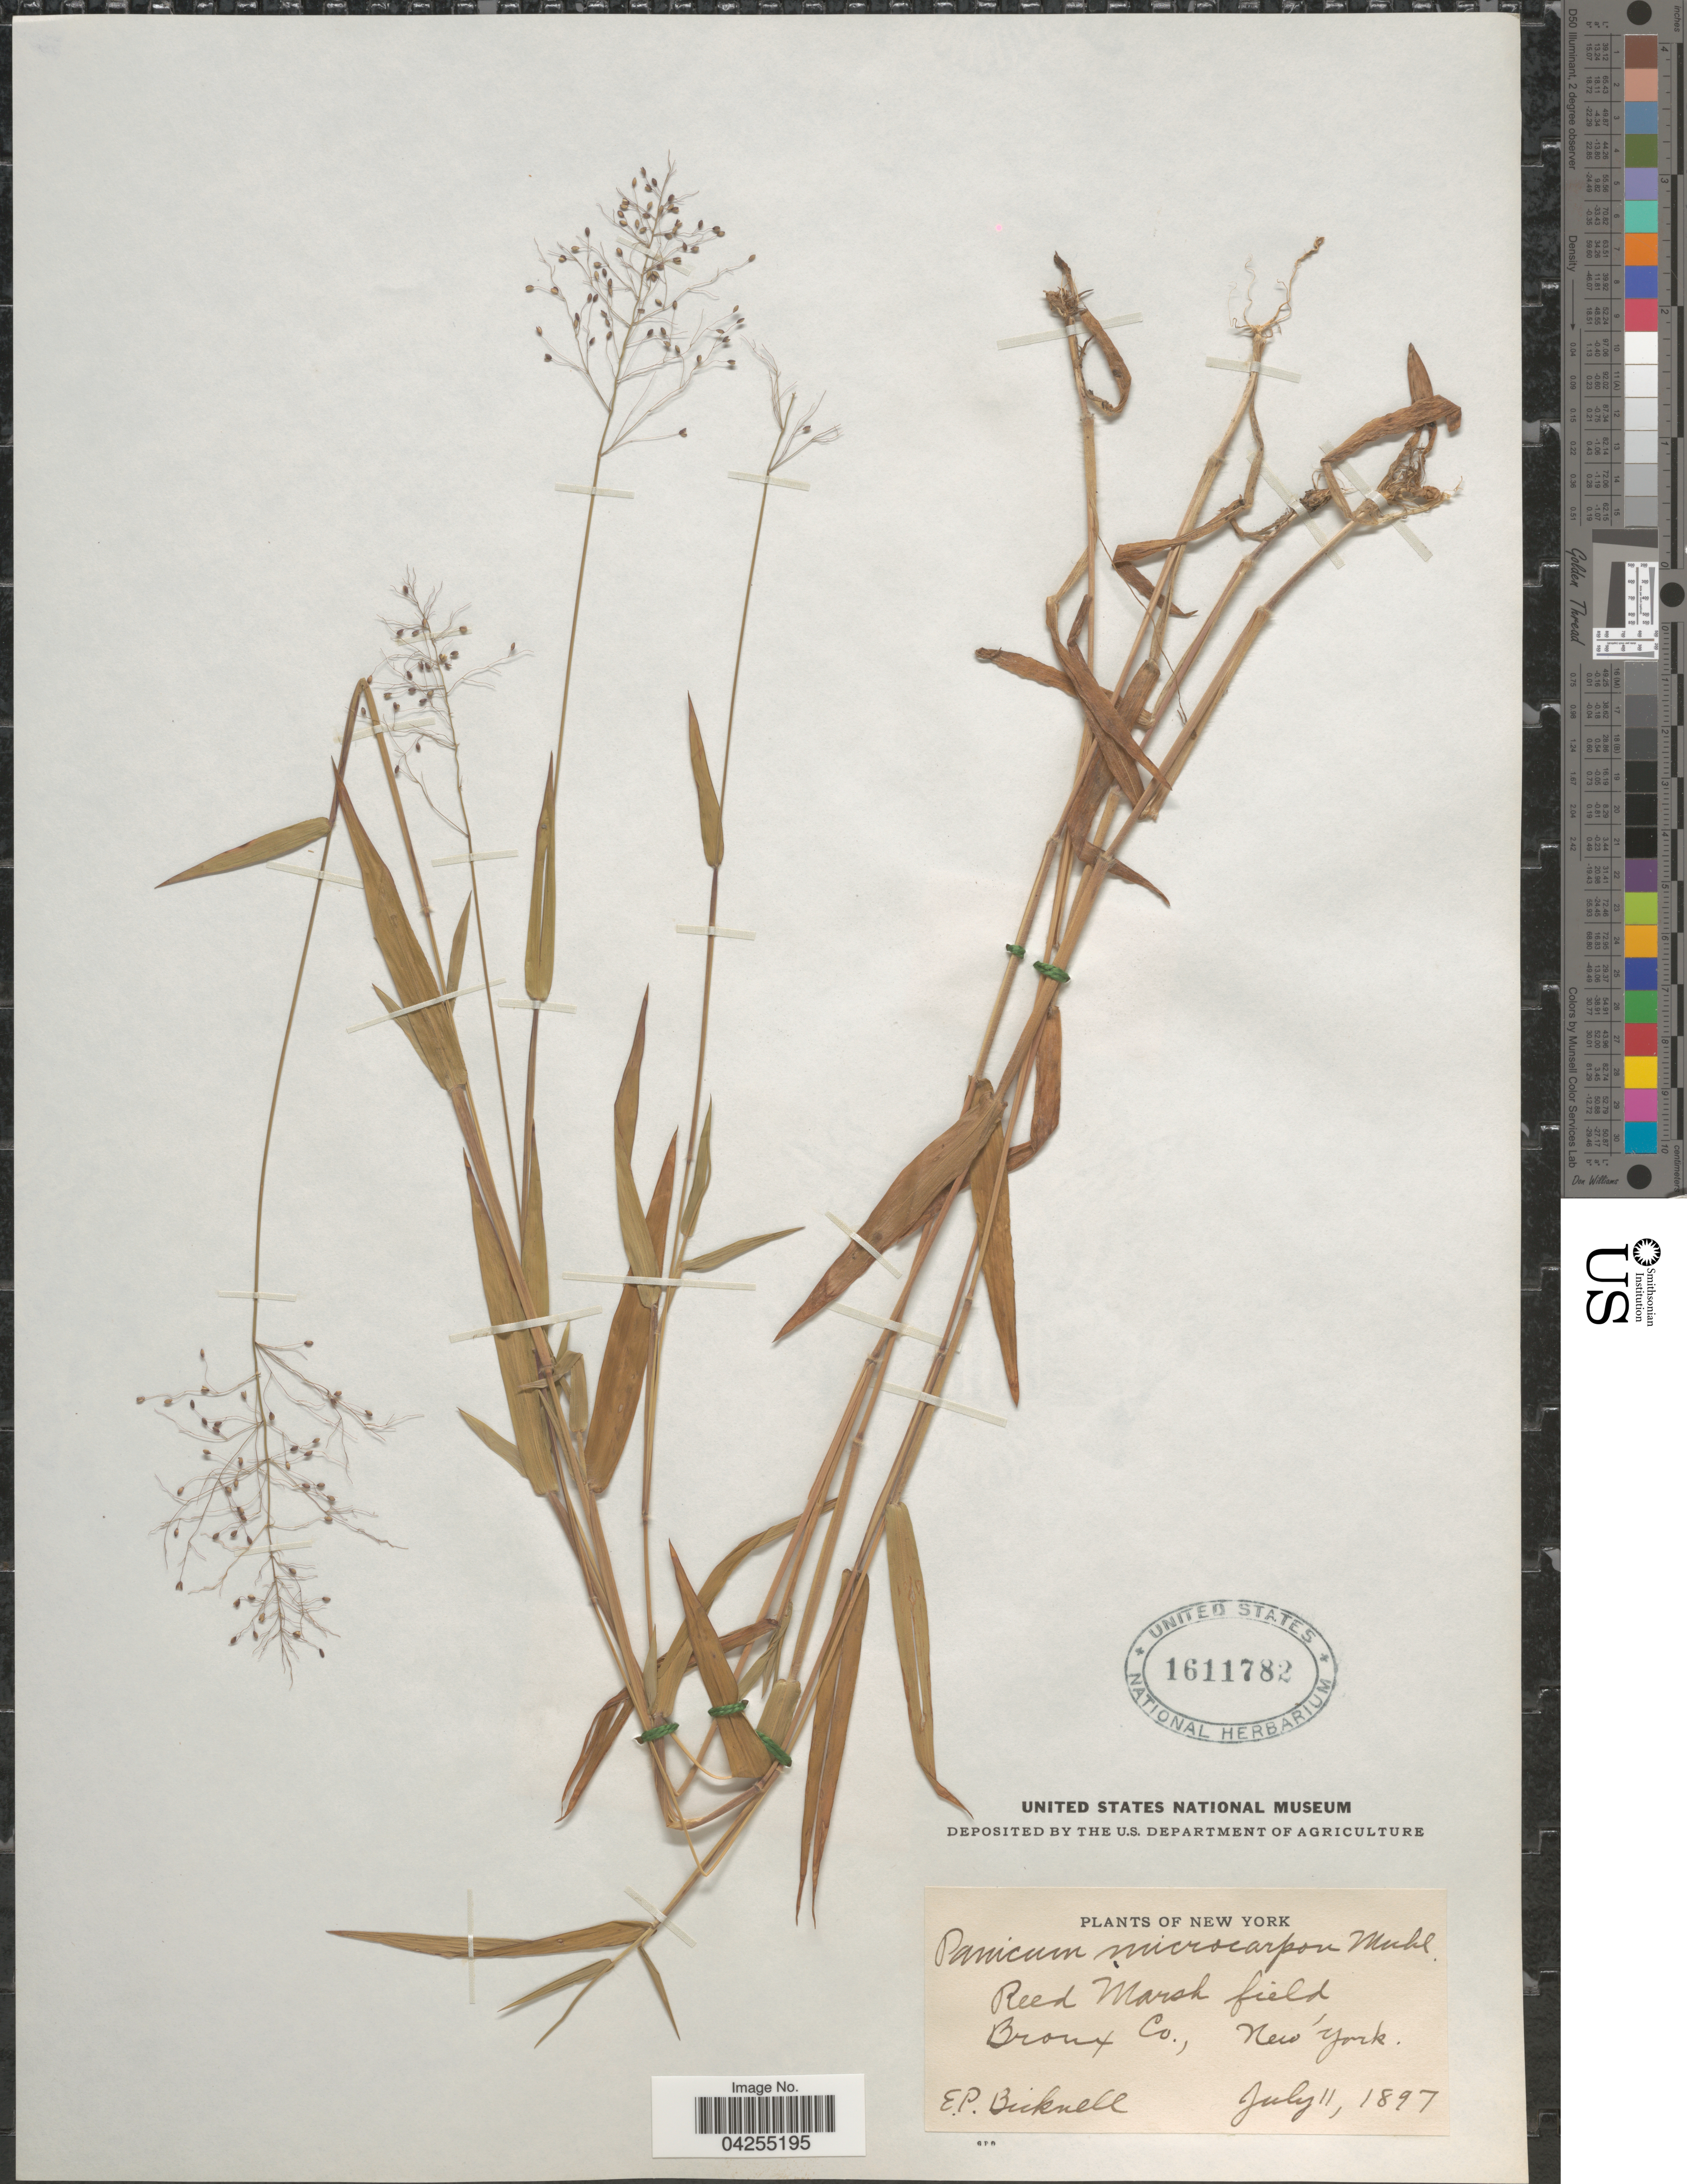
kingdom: Plantae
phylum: Tracheophyta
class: Liliopsida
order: Poales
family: Poaceae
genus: Dichanthelium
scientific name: Dichanthelium dichotomum var. dichotomum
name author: (L.) Gould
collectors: E. P. Bicknell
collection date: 1897-07-11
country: United States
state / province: New York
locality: Reed Marsh field. Bronx Co.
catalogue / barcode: US 1611782